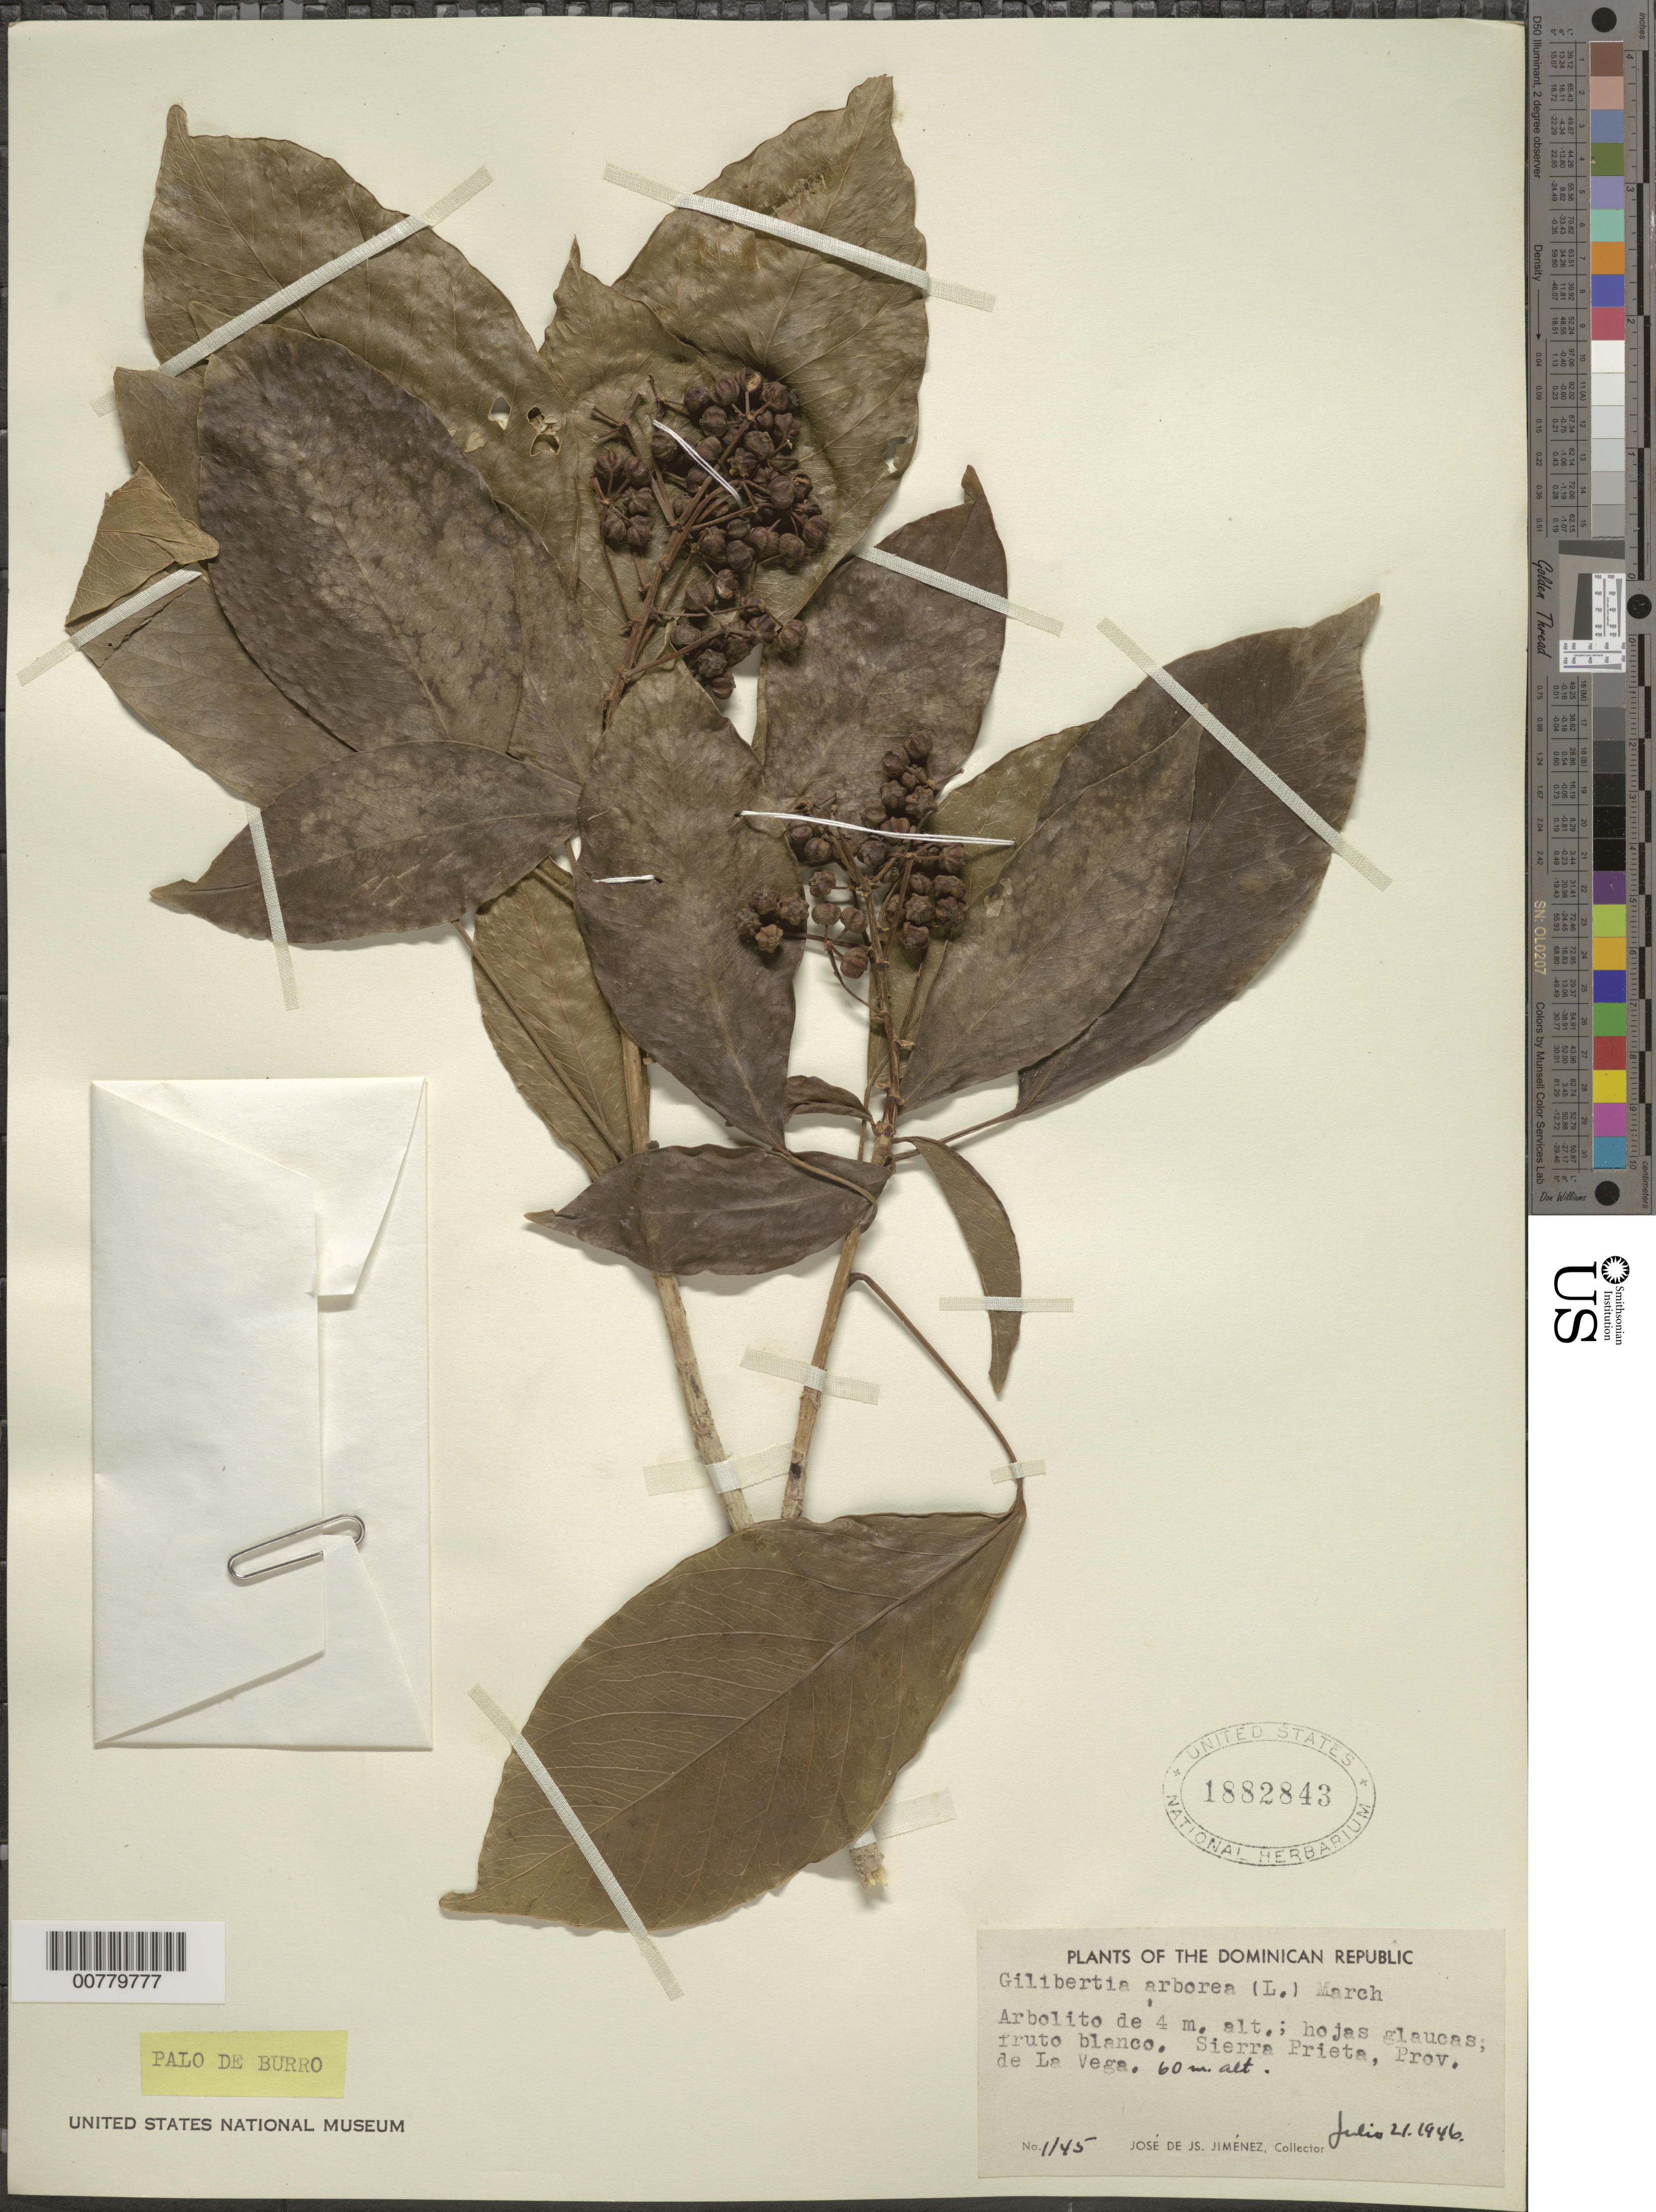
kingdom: Plantae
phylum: Tracheophyta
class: Magnoliopsida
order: Apiales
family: Araliaceae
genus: Dendropanax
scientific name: Dendropanax arboreus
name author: (L.) Decne. & Planch.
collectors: J. J. Jiménez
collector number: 1145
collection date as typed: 21 Jul 1946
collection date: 1946-07-21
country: Dominican Republic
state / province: La Vega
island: Hispaniola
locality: Sierra Prieta.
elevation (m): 60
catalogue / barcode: US 1882843